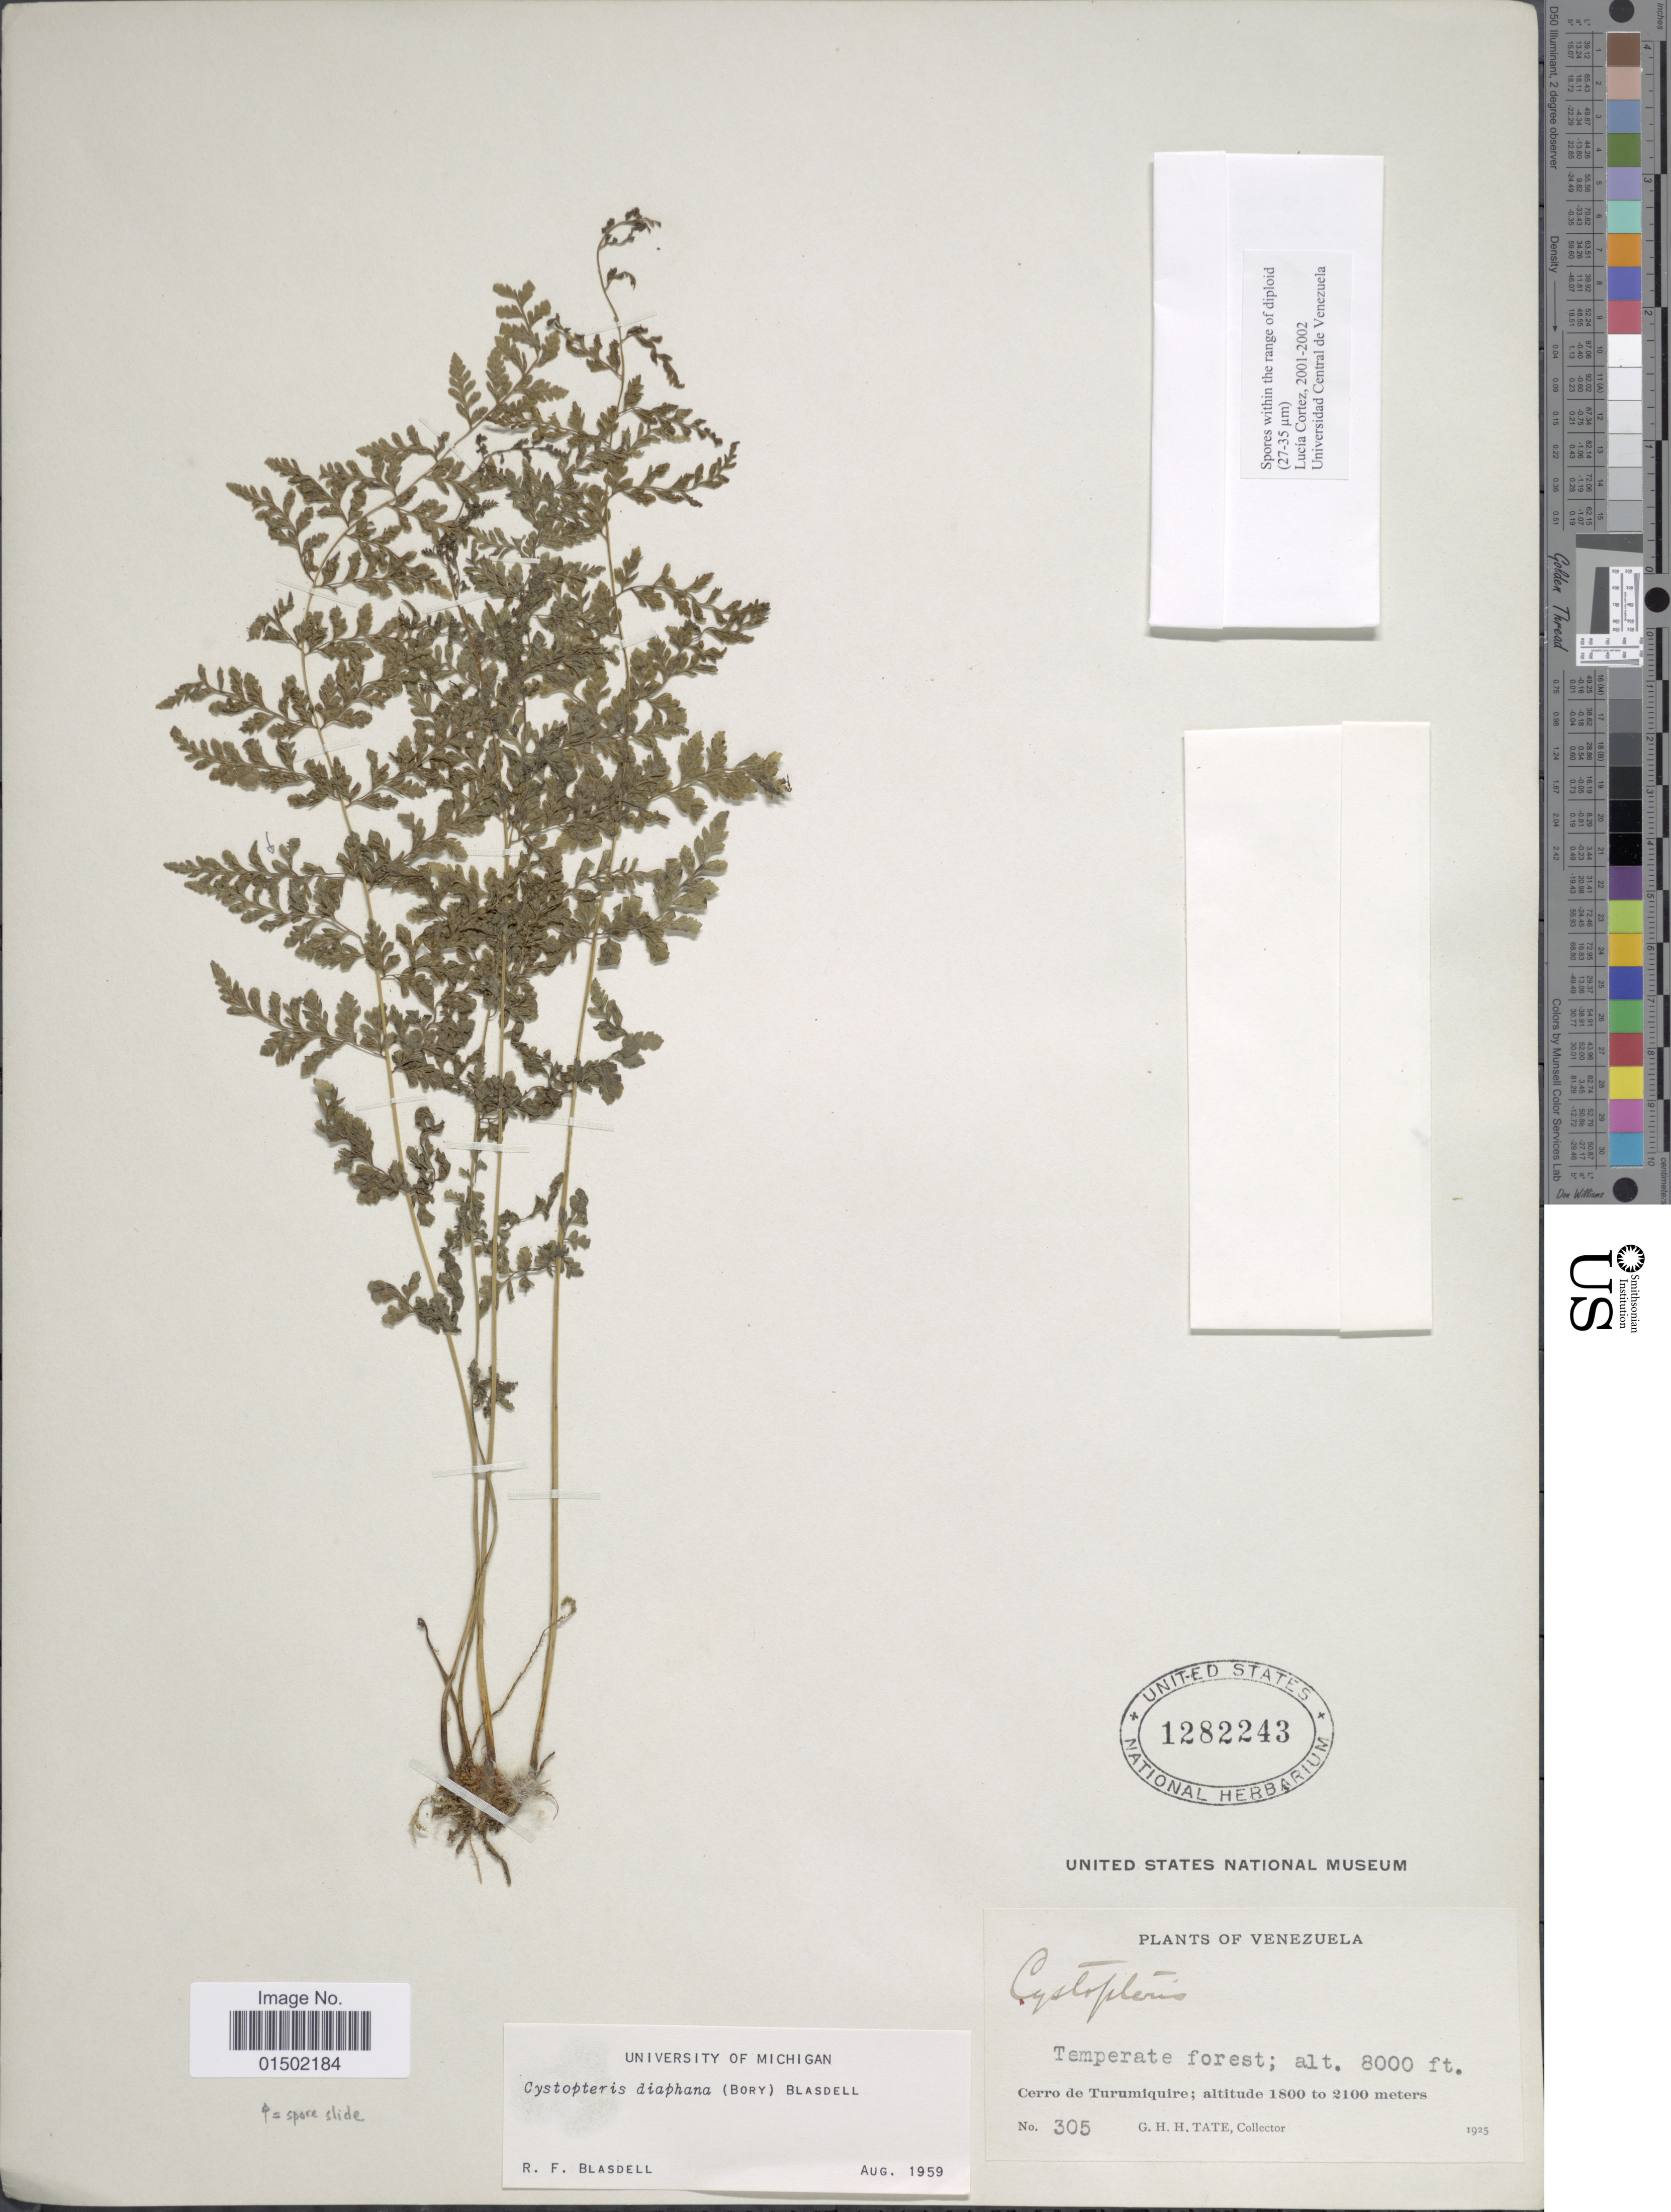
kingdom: Plantae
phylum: Tracheophyta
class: Polypodiopsida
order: Polypodiales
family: Cystopteridaceae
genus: Cystopteris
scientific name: Cystopteris diaphana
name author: (Bory) Blasdell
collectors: G. H. H.Tate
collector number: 305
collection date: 1925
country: Venezuela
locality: Cerro de Turumiquire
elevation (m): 2438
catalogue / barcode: US 1282243